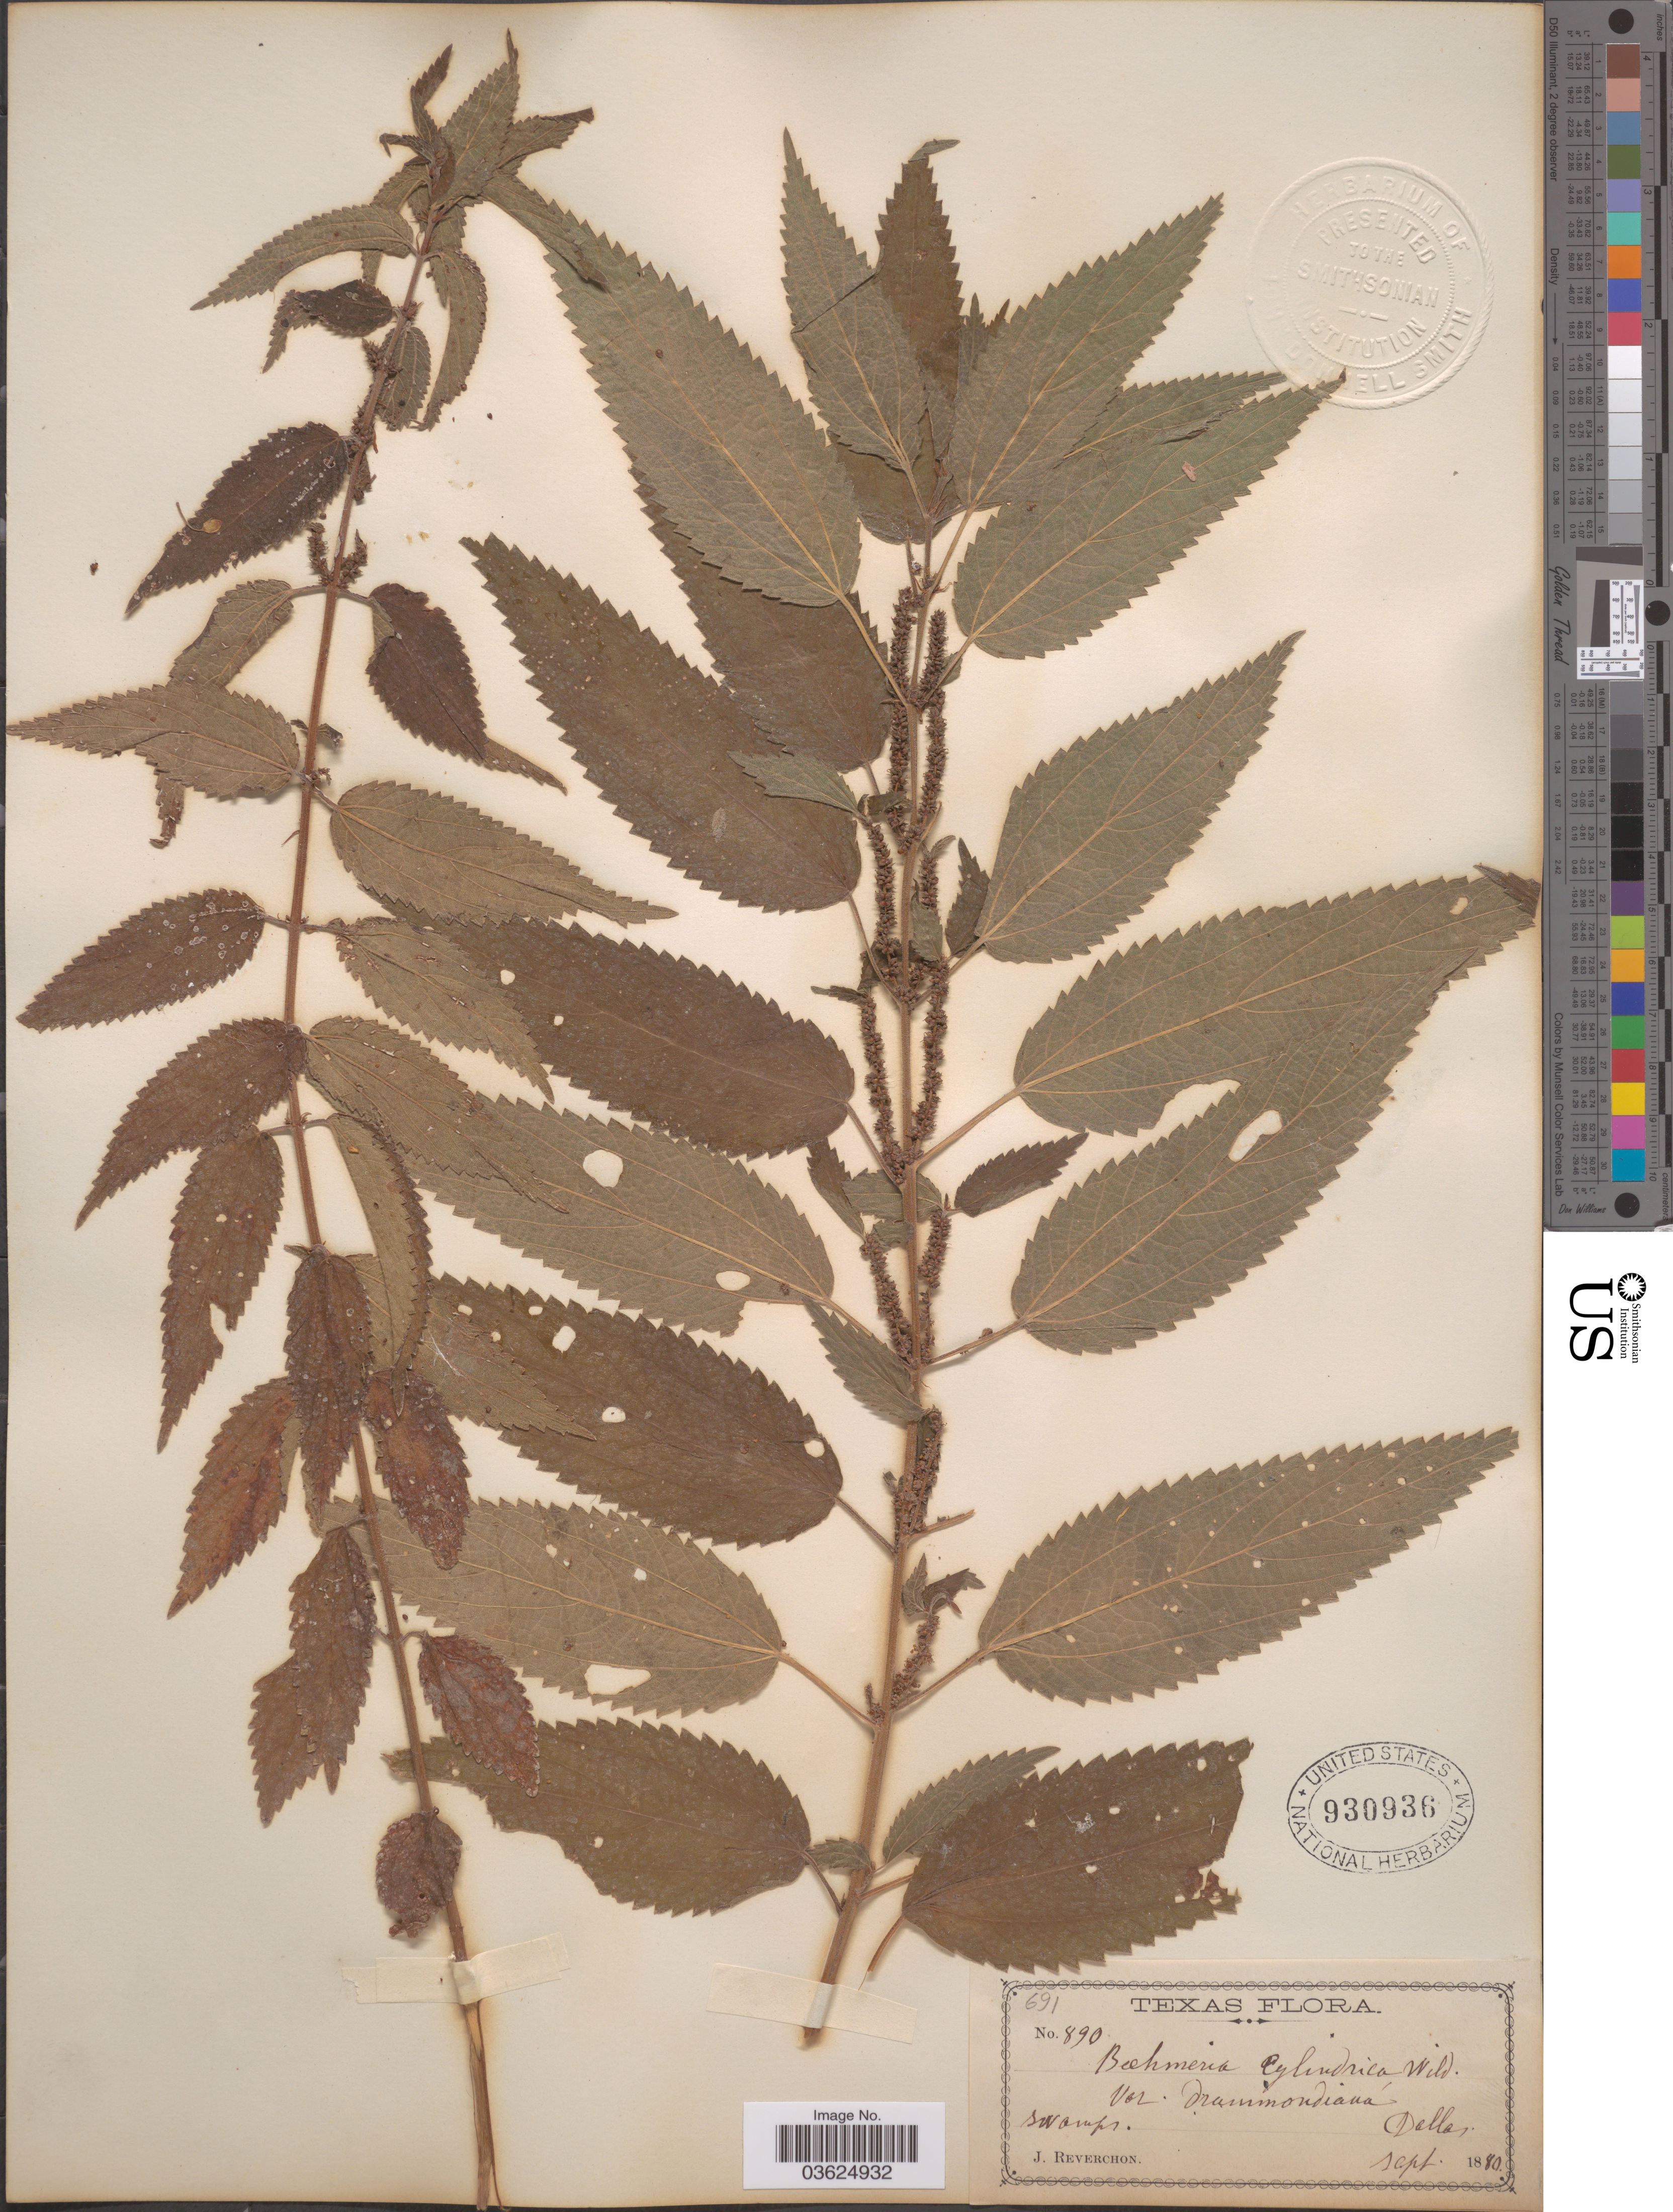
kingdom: Plantae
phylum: Tracheophyta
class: Magnoliopsida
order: Rosales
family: Urticaceae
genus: Boehmeria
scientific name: Boehmeria drummondiana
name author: Wedd.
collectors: J. Reverchon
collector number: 890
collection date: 1880-09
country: United States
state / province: Texas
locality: Dallas.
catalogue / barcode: US 930936